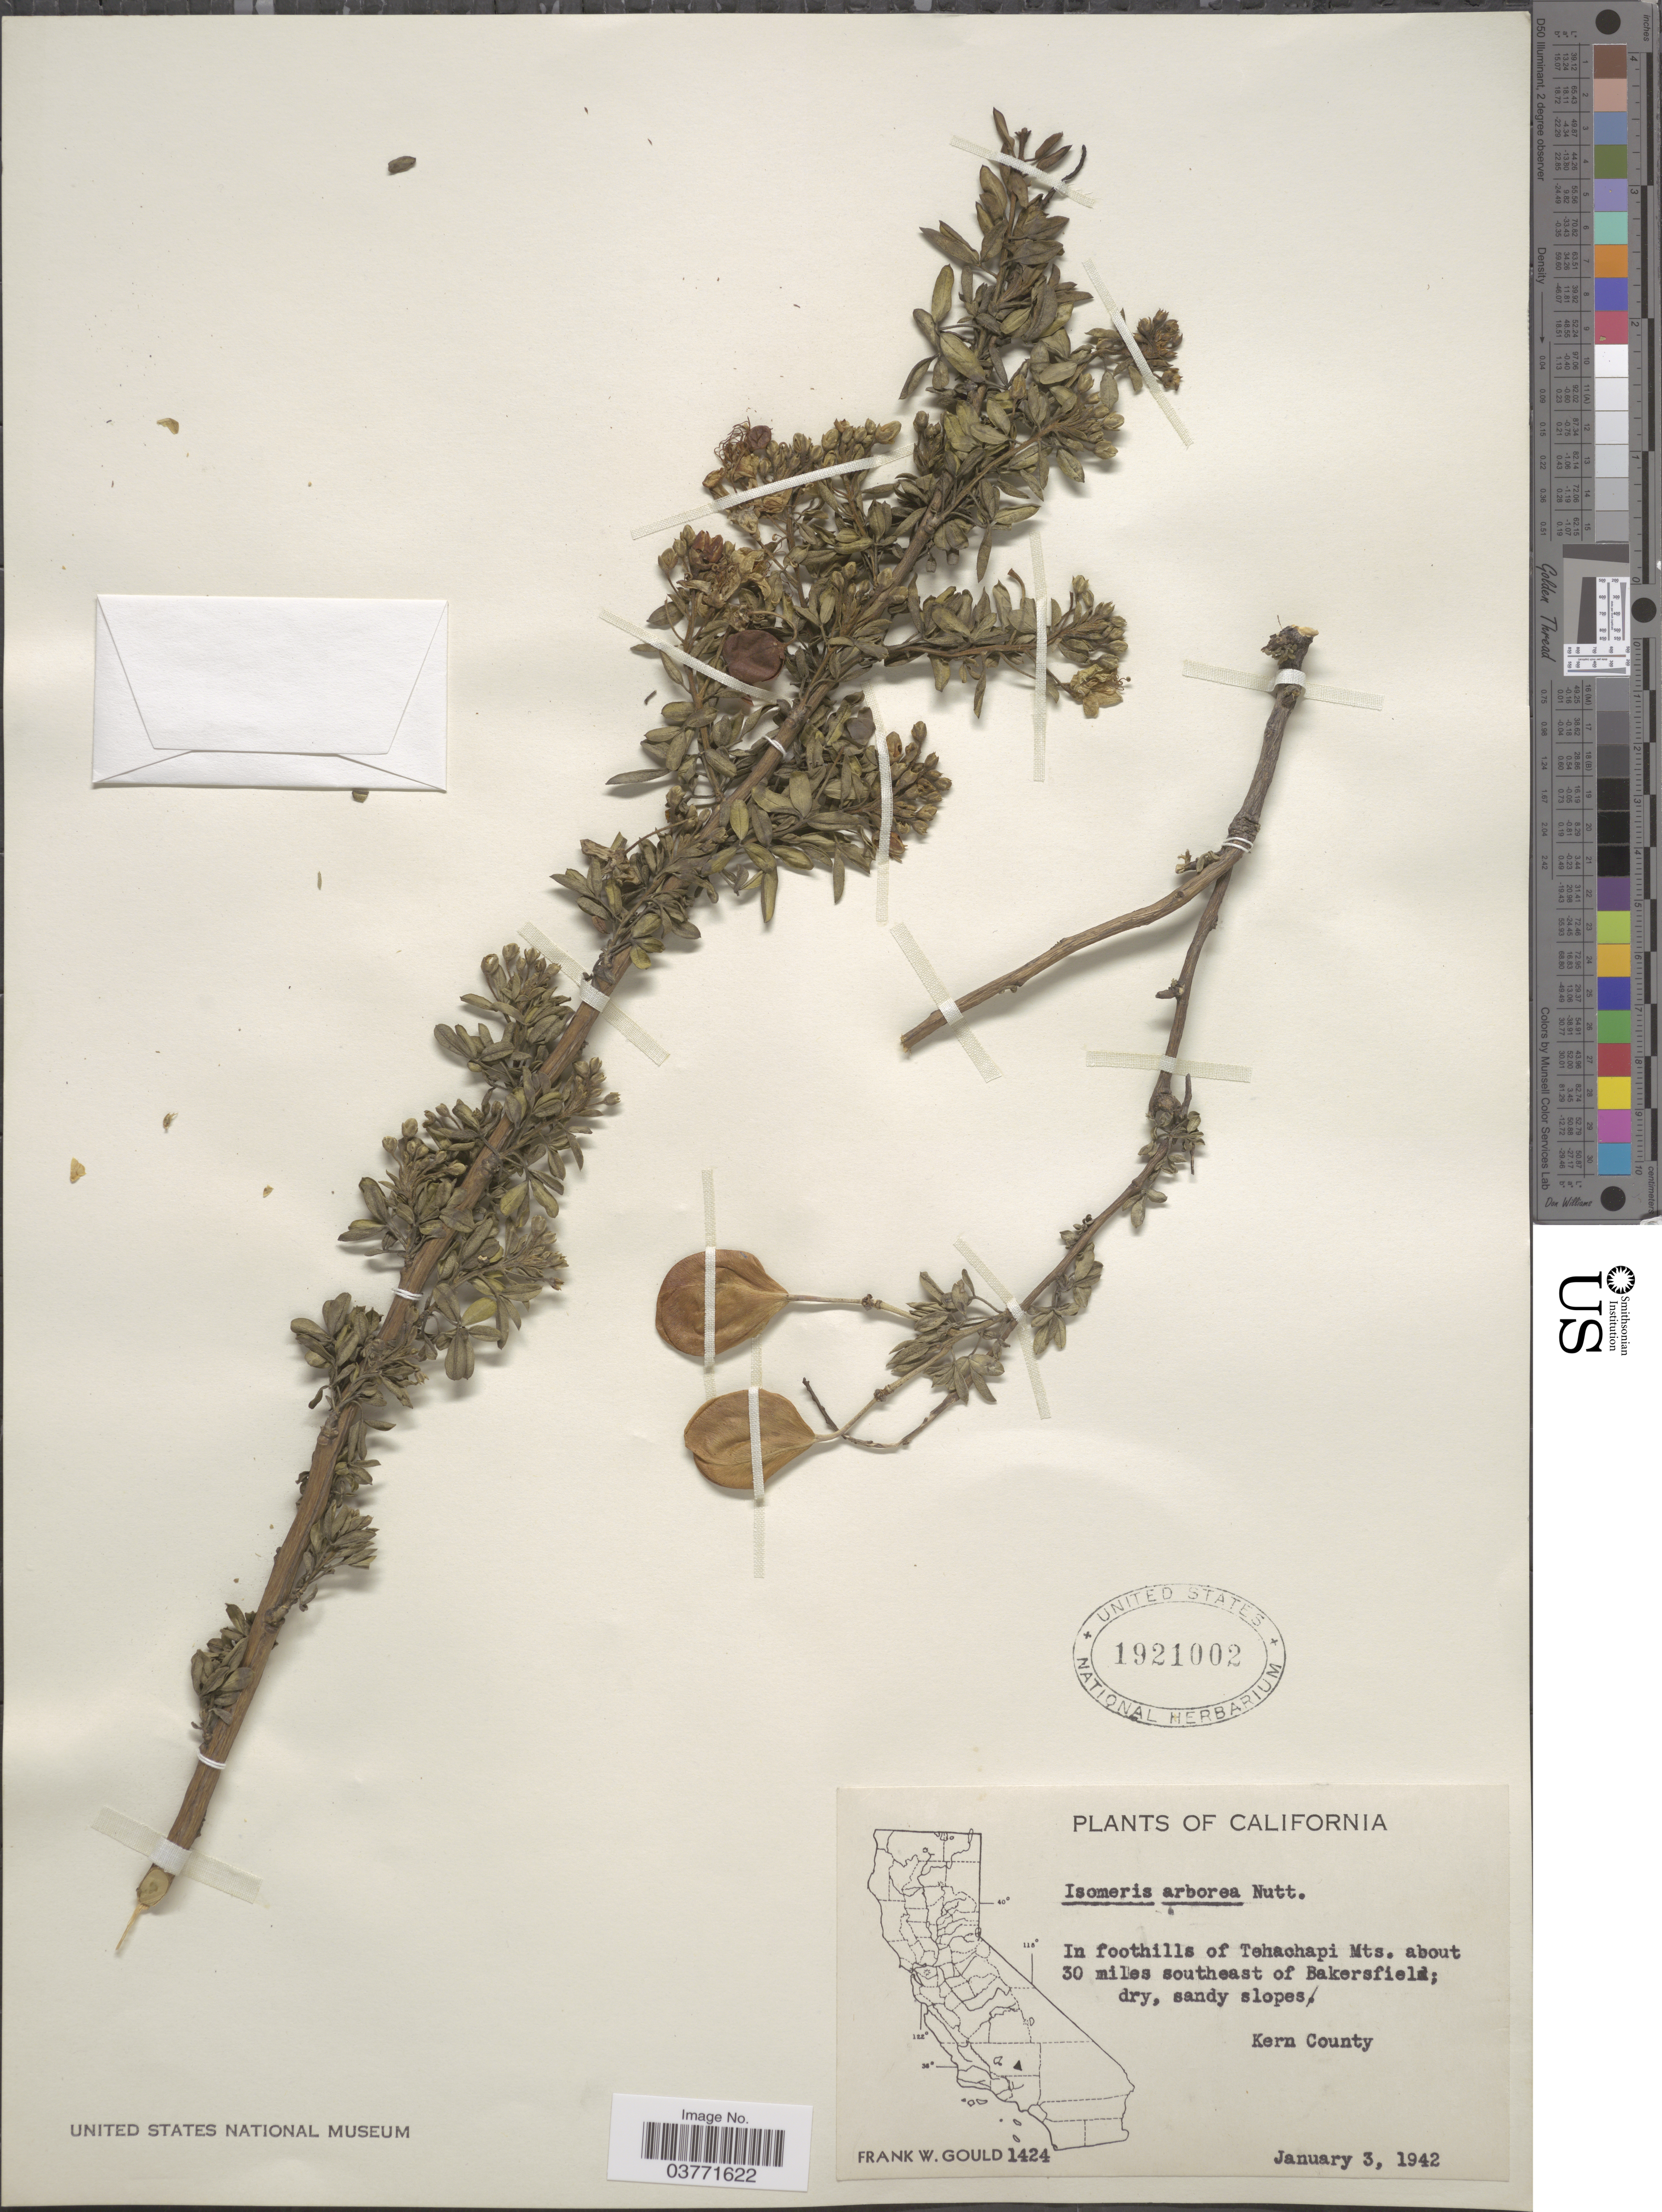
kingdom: Plantae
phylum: Tracheophyta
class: Magnoliopsida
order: Brassicales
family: Cleomaceae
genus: Cleomella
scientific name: Cleomella arborea var. globosa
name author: (Coville) Roalson & J.C. Hall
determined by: Strong, Mark T., (BOT), Smithsonian Institution - National Museum of Natural History (UNITED STATES)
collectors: F. W. Gould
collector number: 1424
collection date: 1942-01-03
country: United States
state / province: California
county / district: Kern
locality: In foothills of Tehachapi Mts. about 30 miles southeast of Bakersfield. Kern County.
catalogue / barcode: US 1921002